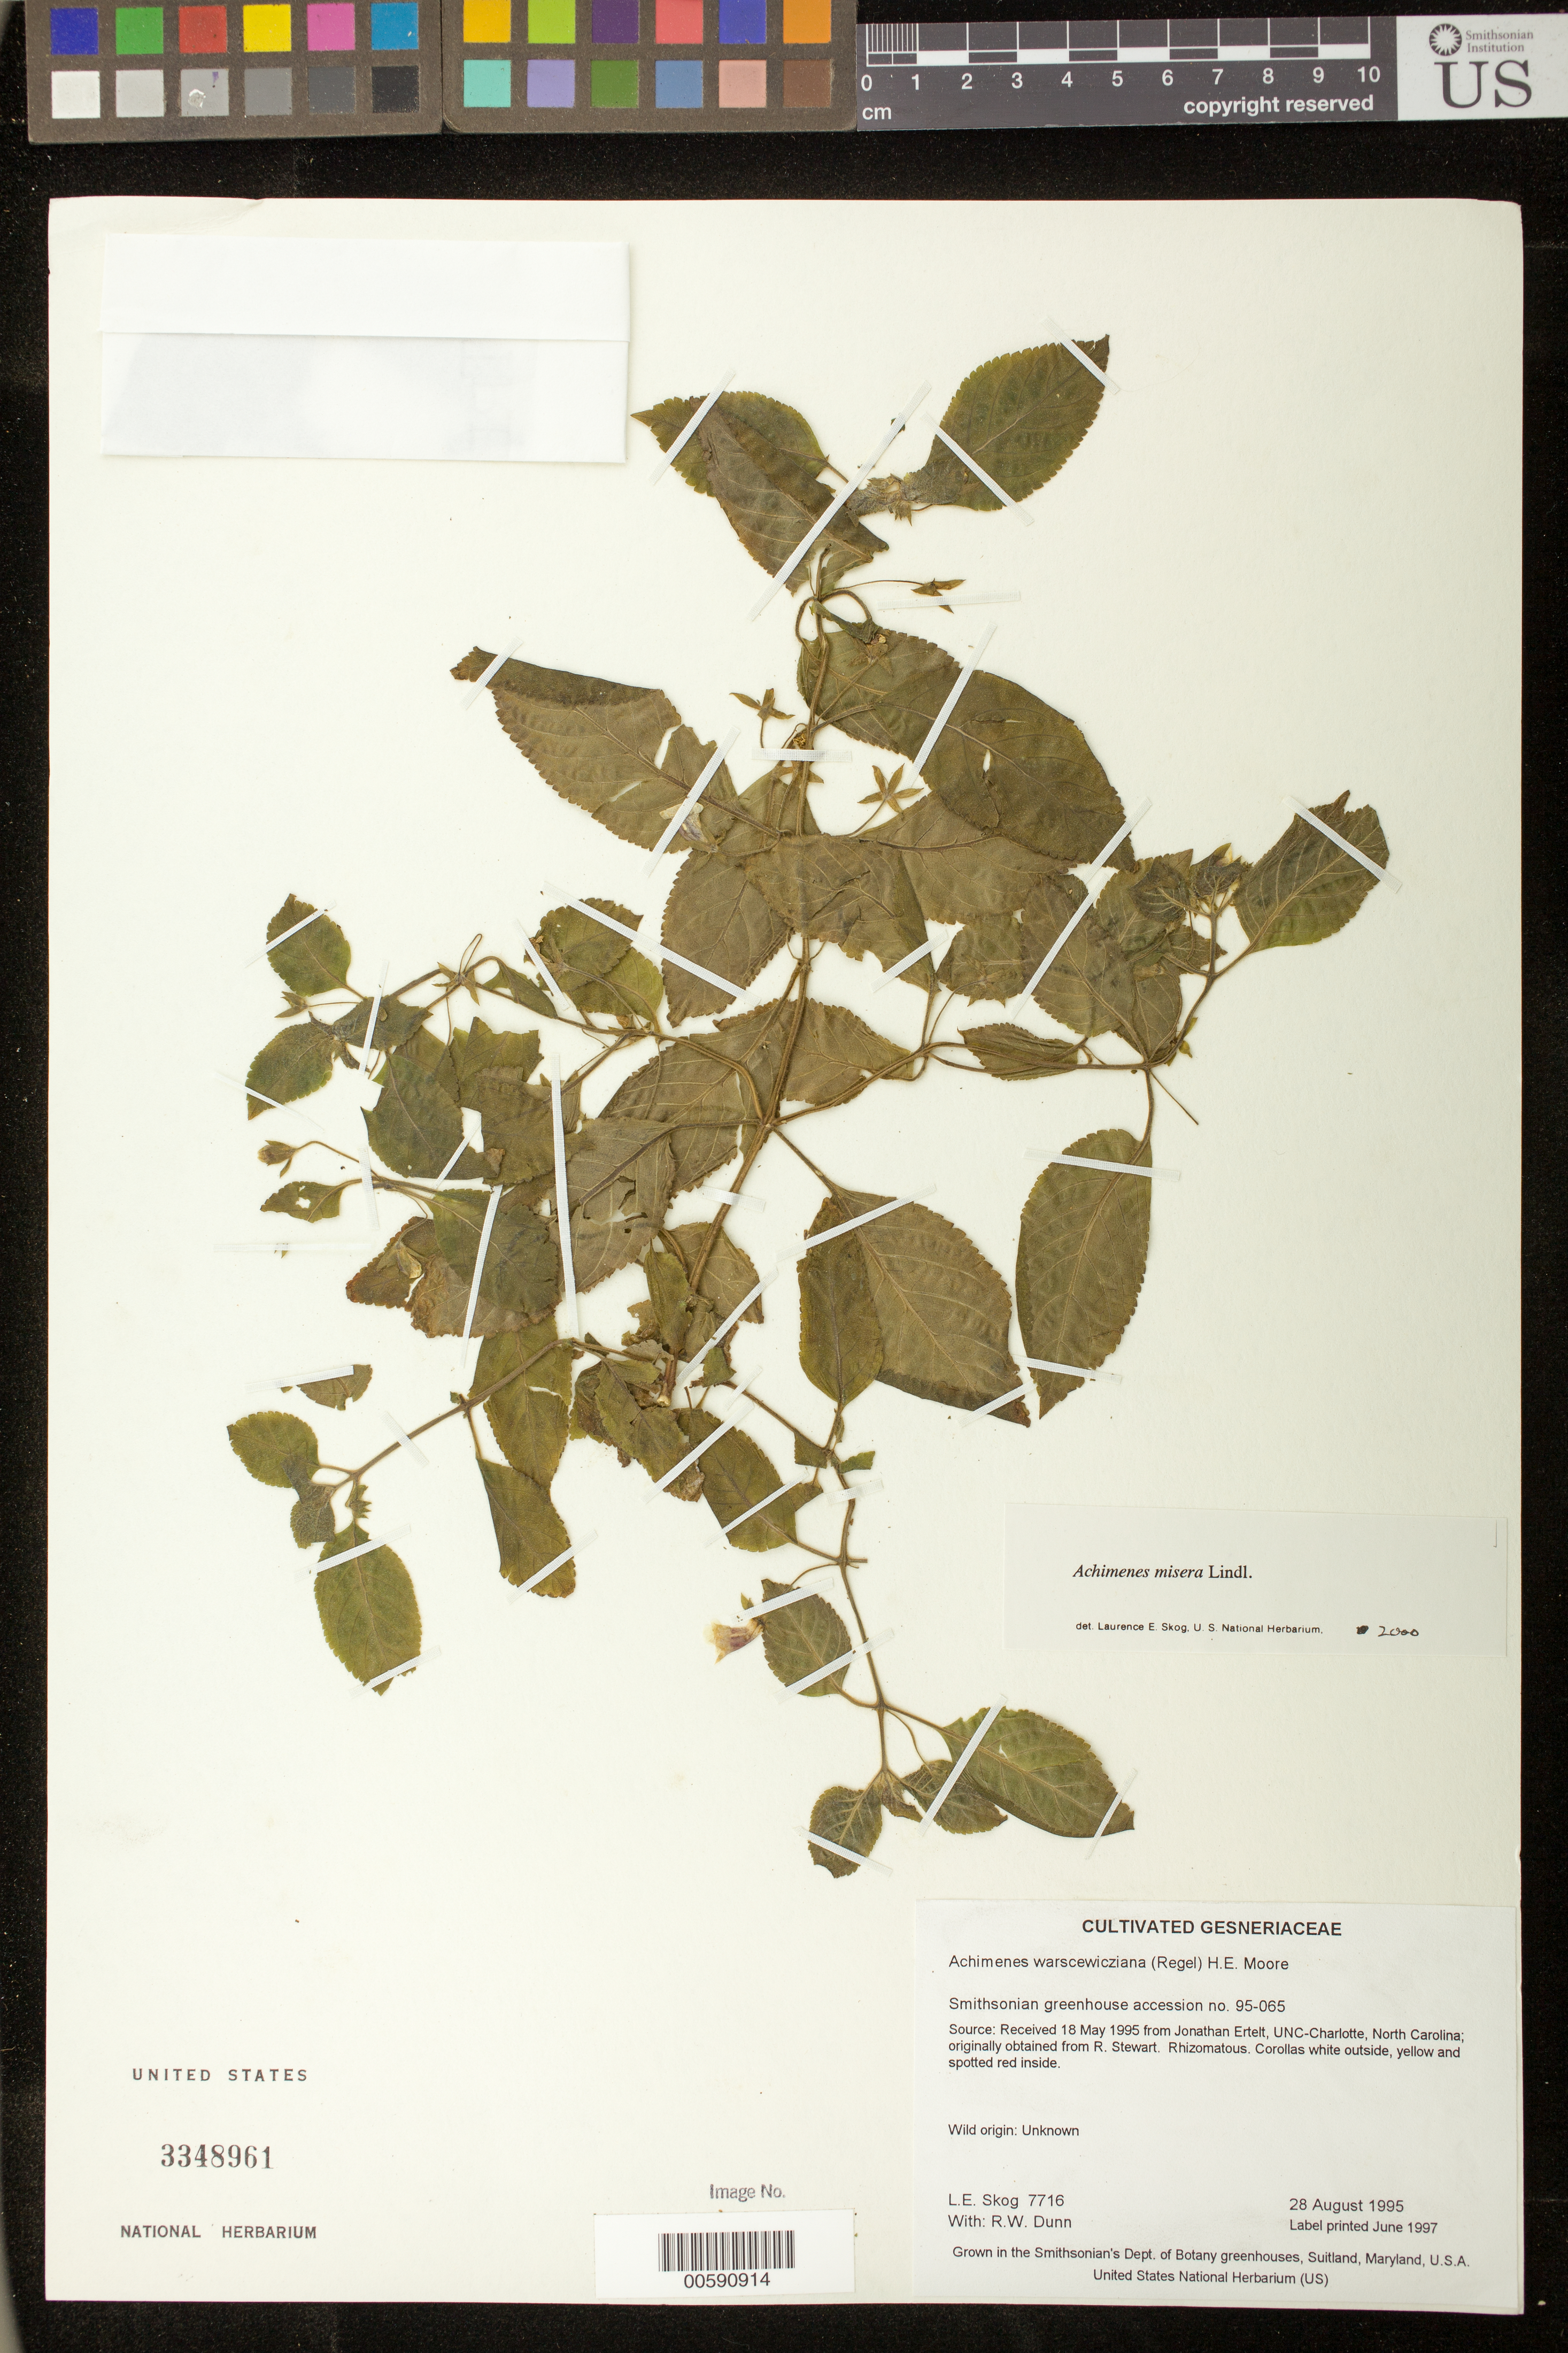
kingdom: Plantae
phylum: Tracheophyta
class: Magnoliopsida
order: Lamiales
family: Gesneriaceae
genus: Achimenes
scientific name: Achimenes misera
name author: Lindl.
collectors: L. E. Skog & R. Dunn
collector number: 7716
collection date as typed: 28 Aug 1995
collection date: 1995-08-28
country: United States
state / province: Maryland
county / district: Prince George's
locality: Grown in the Smithsonian's Dept. of Botany greenhouses, Suitland, Maryland, U.S.A.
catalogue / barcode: US 3348961